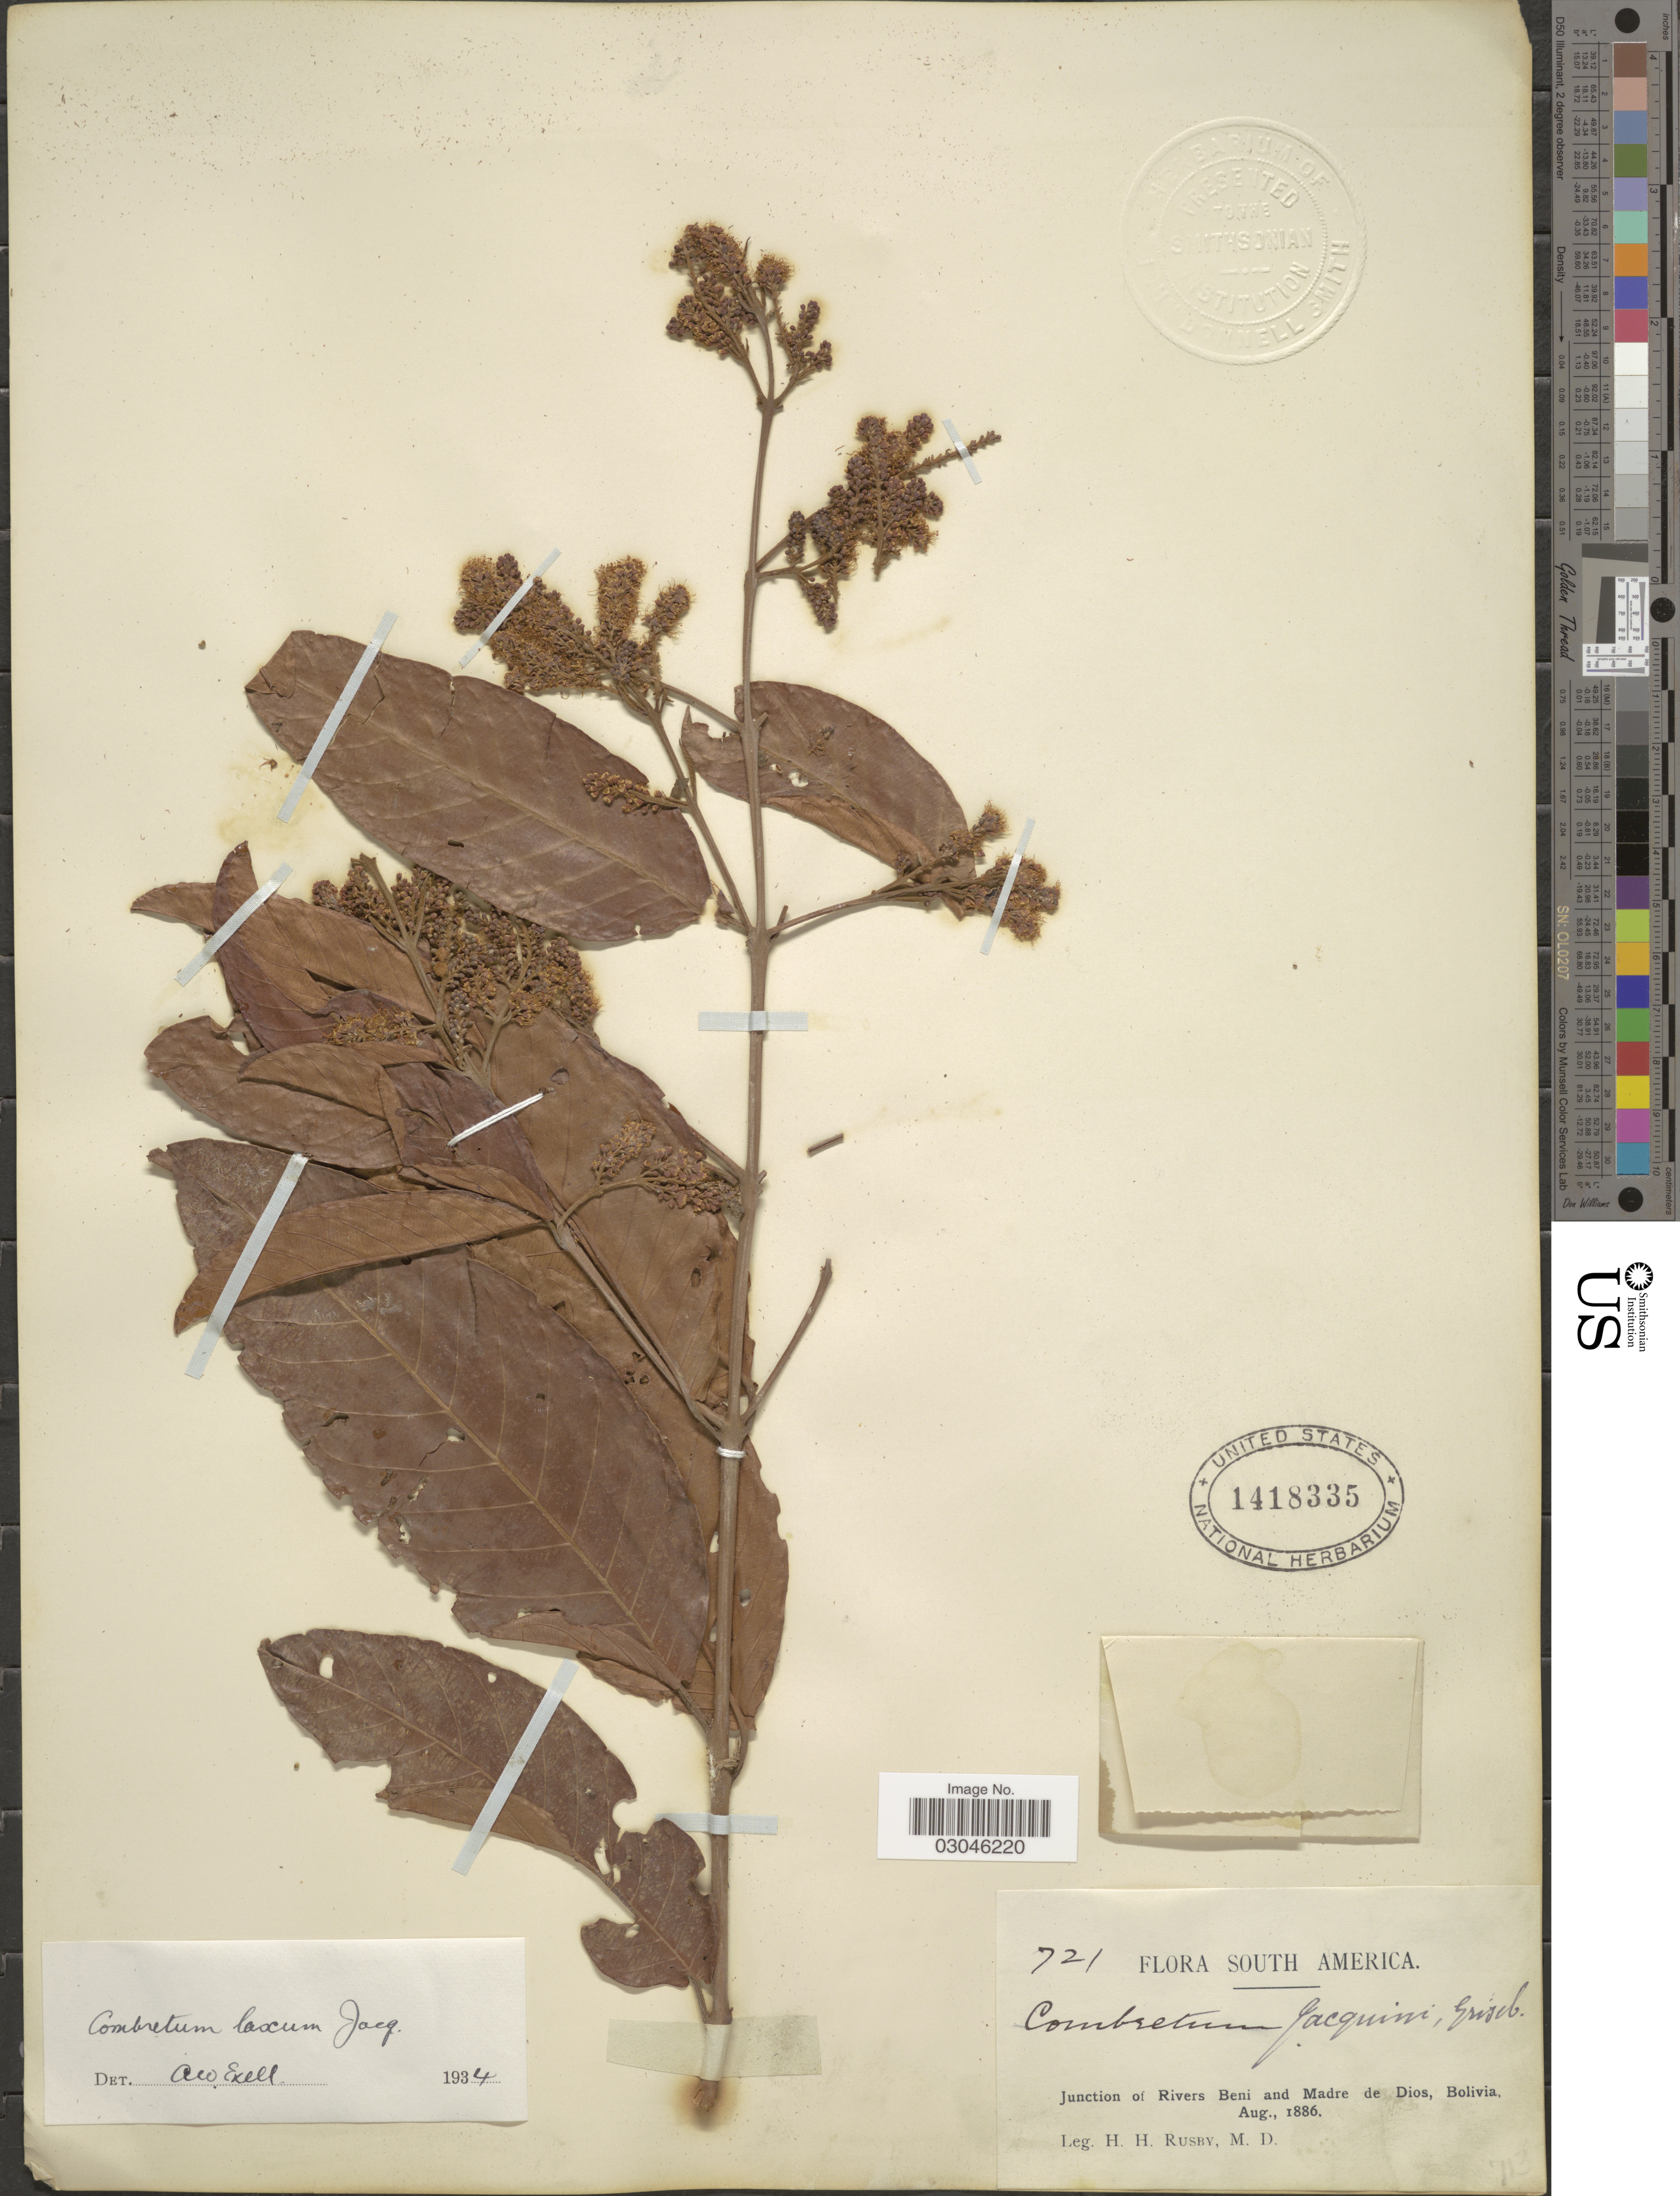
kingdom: Plantae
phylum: Tracheophyta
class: Magnoliopsida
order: Myrtales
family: Combretaceae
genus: Combretum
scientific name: Combretum laxum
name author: Jacq.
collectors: H. H. Rusby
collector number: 721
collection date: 1886-08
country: Bolivia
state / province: Beni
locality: Junction of Rivers Beni and Madre de Dios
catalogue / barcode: US 1418335